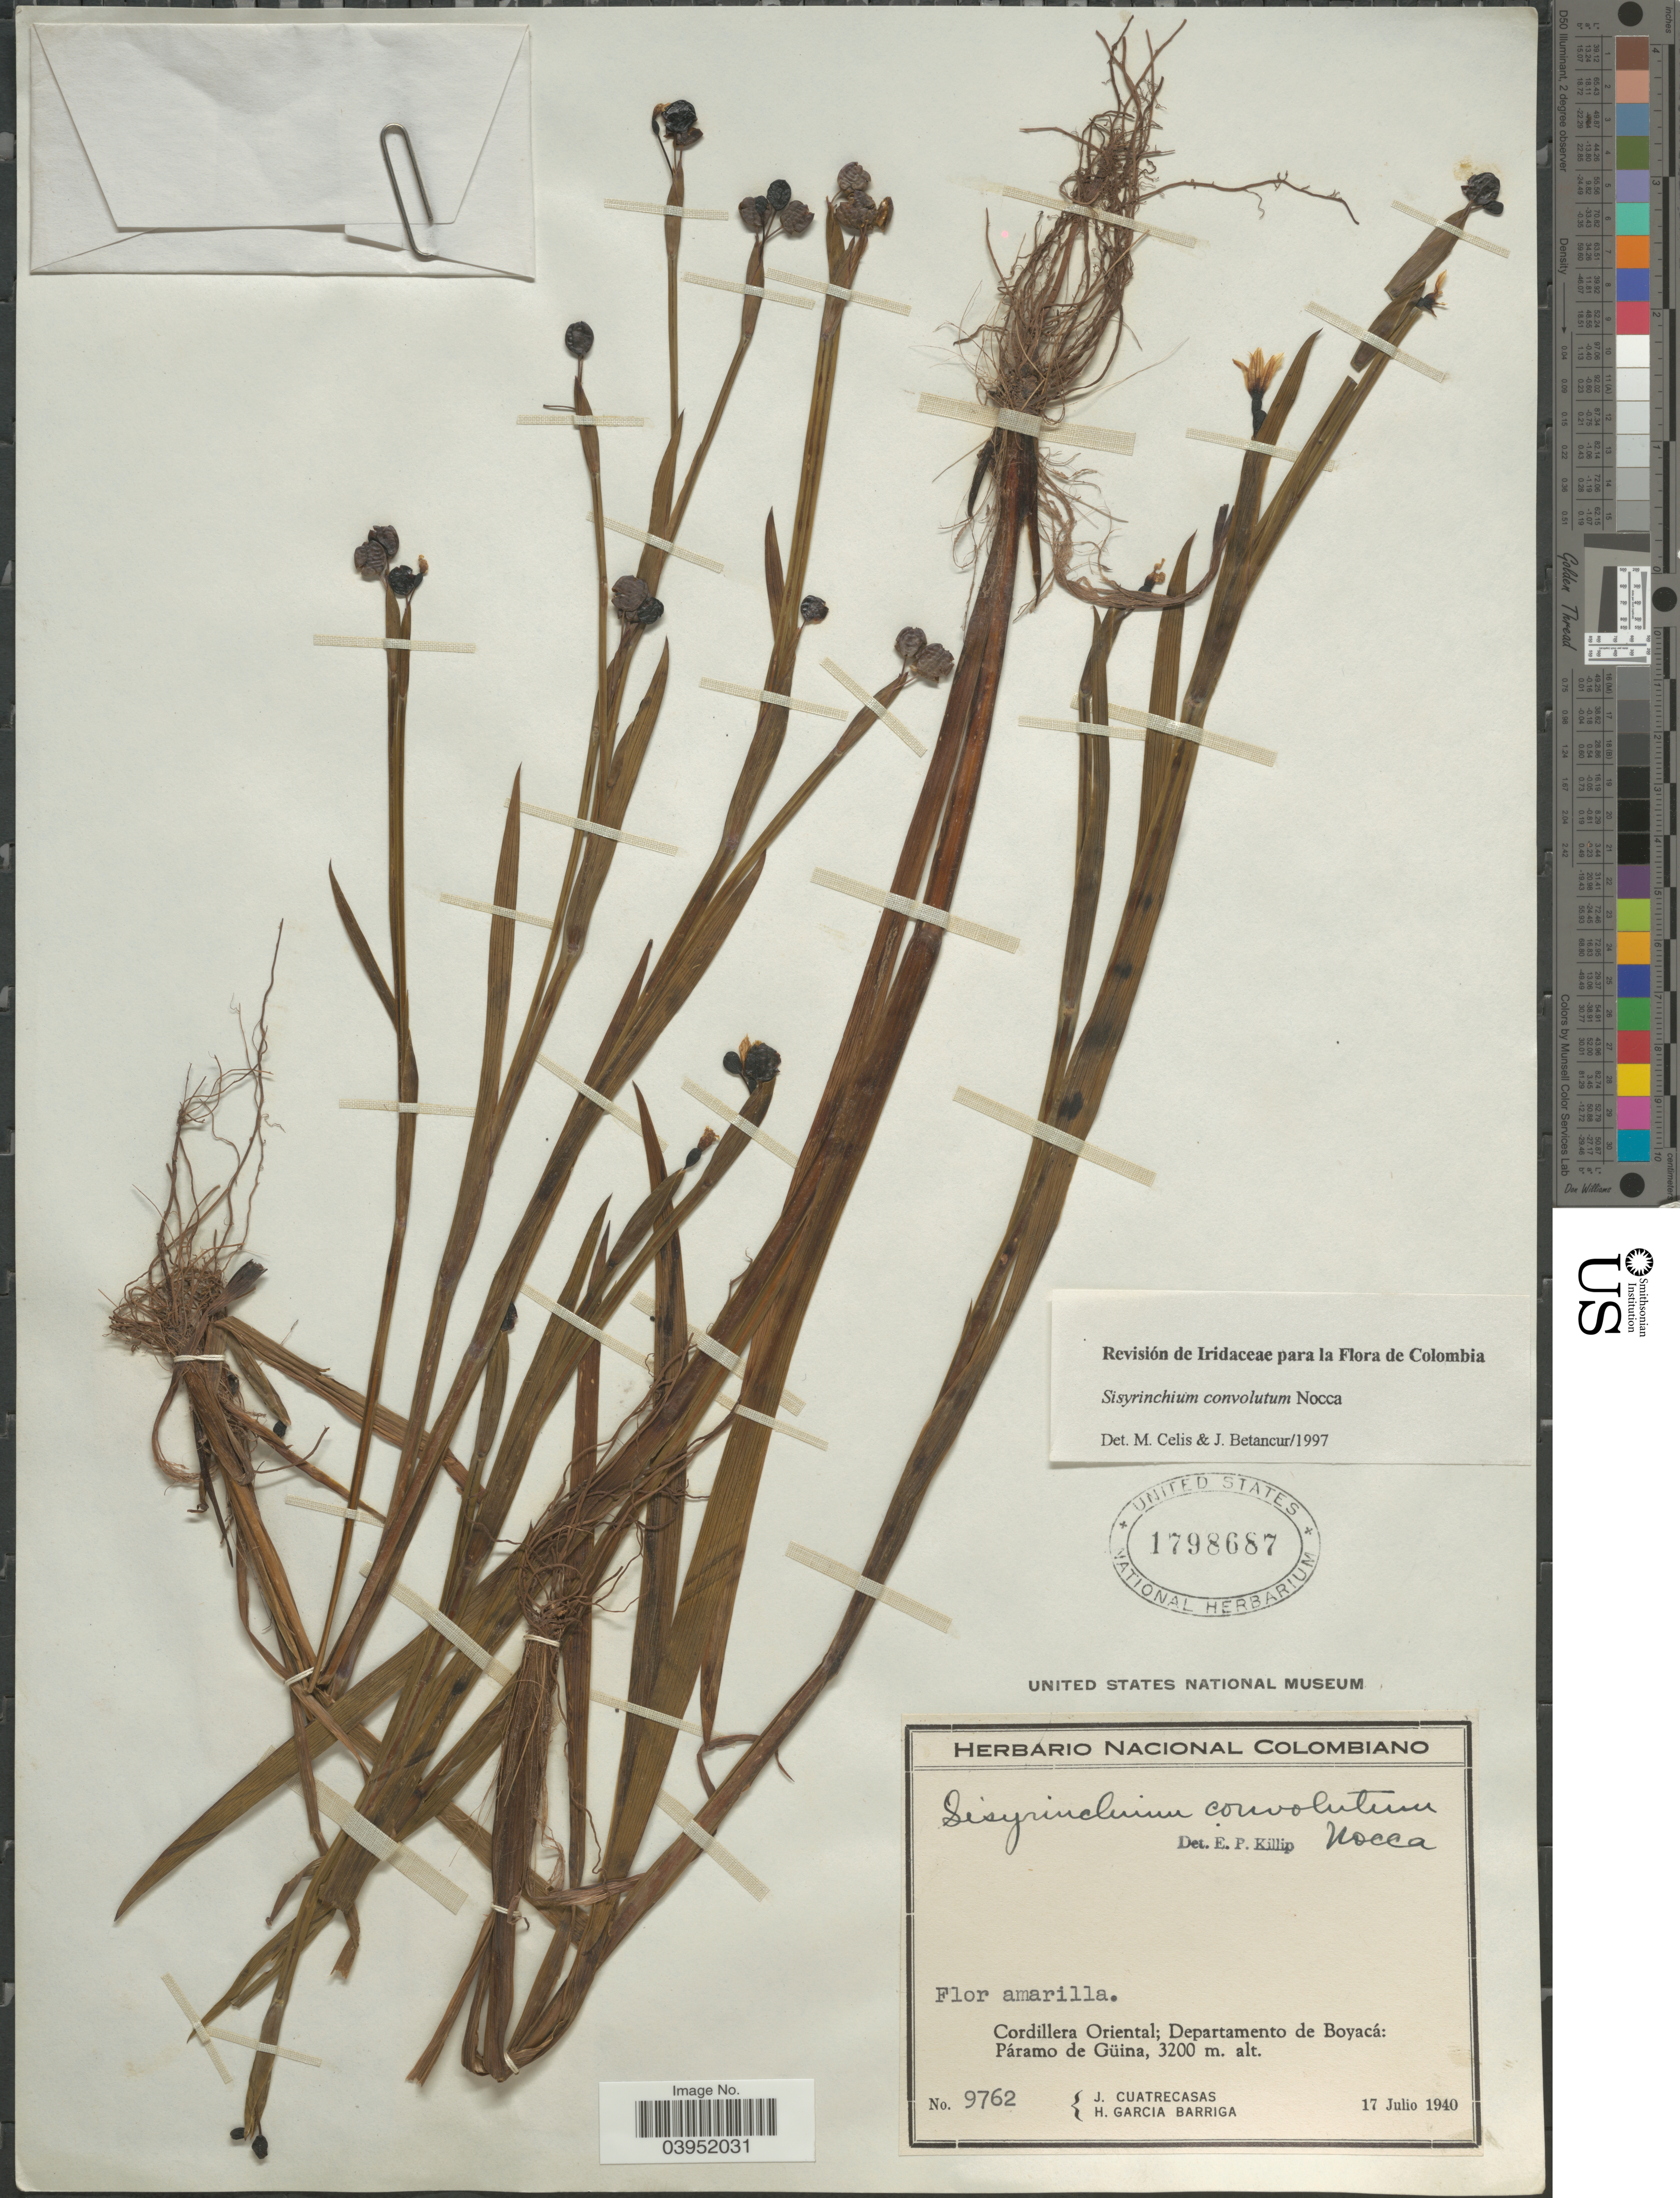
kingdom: Plantae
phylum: Tracheophyta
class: Liliopsida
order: Asparagales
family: Iridaceae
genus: Sisyrinchium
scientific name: Sisyrinchium convolutum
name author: Nocca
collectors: J. Cuatrecasas & H. García Barriga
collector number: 9762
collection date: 1940-07-17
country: Colombia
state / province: Boyacá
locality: Cordillera Oriental; Departamento de Boyacá: Páramo de Güina.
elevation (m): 3200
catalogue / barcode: US 1798687